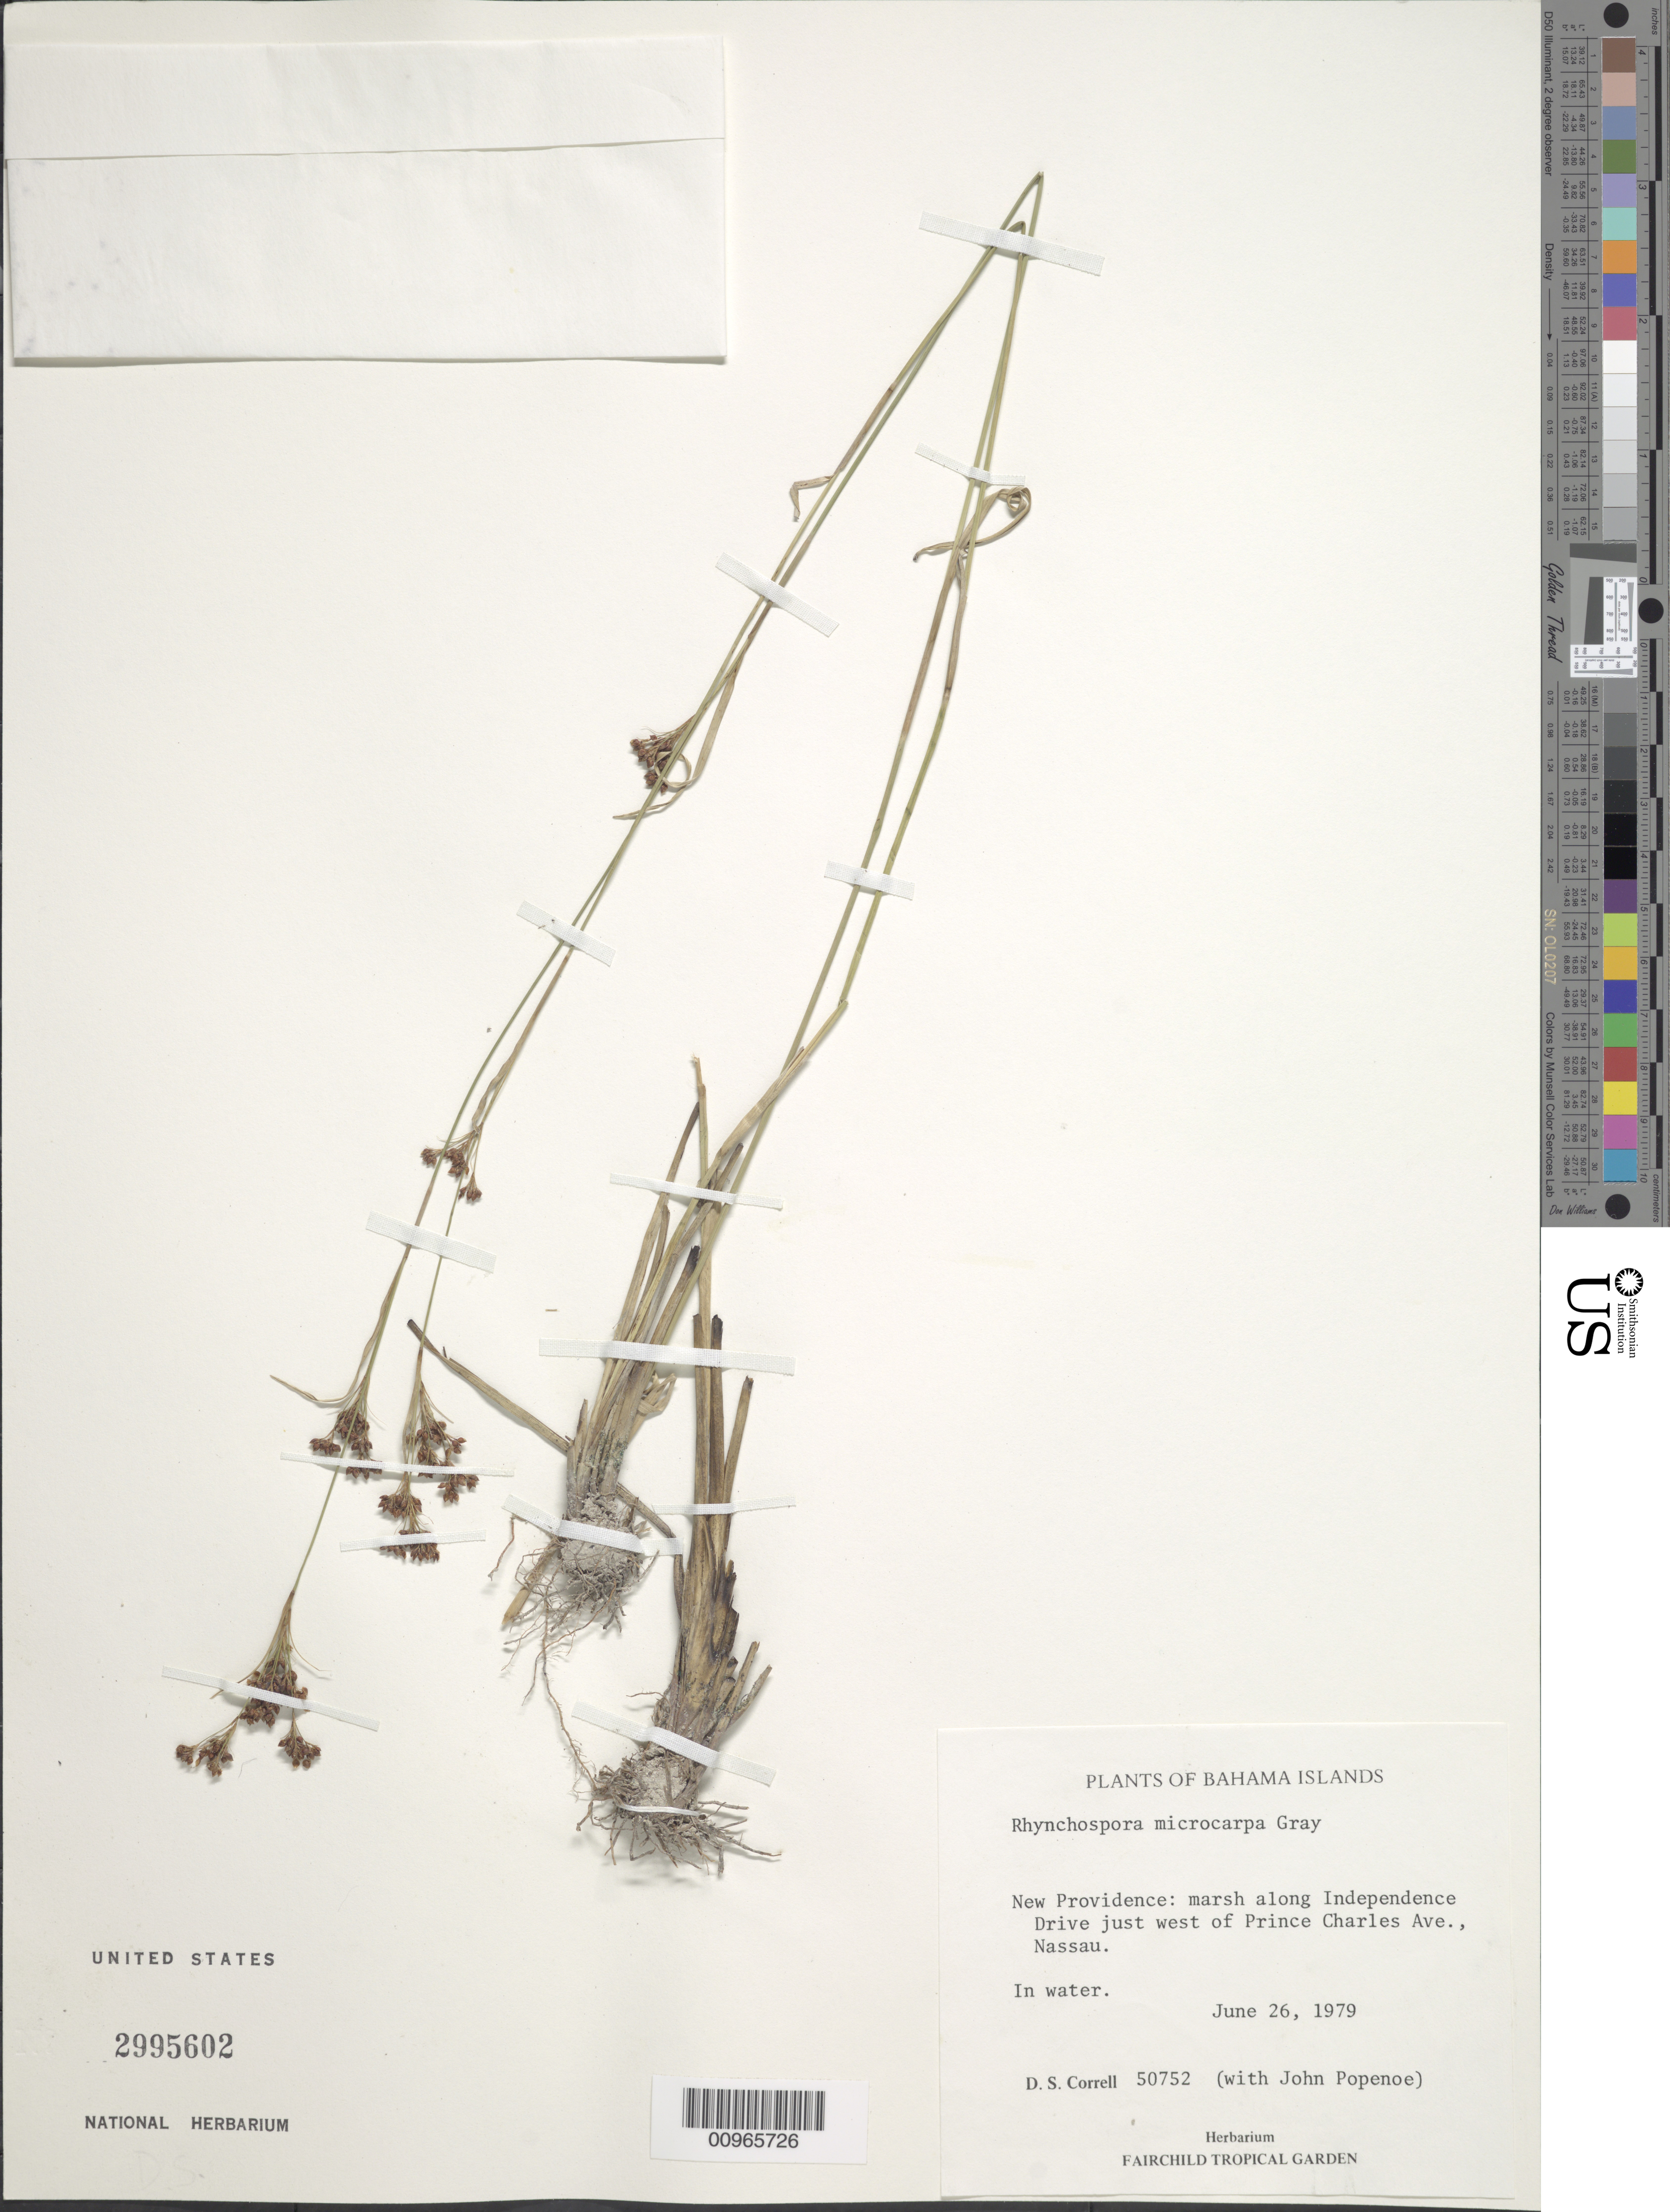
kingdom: Plantae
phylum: Tracheophyta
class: Liliopsida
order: Poales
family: Cyperaceae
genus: Rhynchospora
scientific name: Rhynchospora microcarpa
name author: Baldwin ex A. Gray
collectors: D. S. Correll & J. Popenoe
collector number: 50752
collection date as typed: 26 Jun 1979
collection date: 1979-06-26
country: Bahamas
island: New Providence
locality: Along Independence Drive just west of Prince Charles Ave., Nassau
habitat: In water in marsh along drive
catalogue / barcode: US 2995602